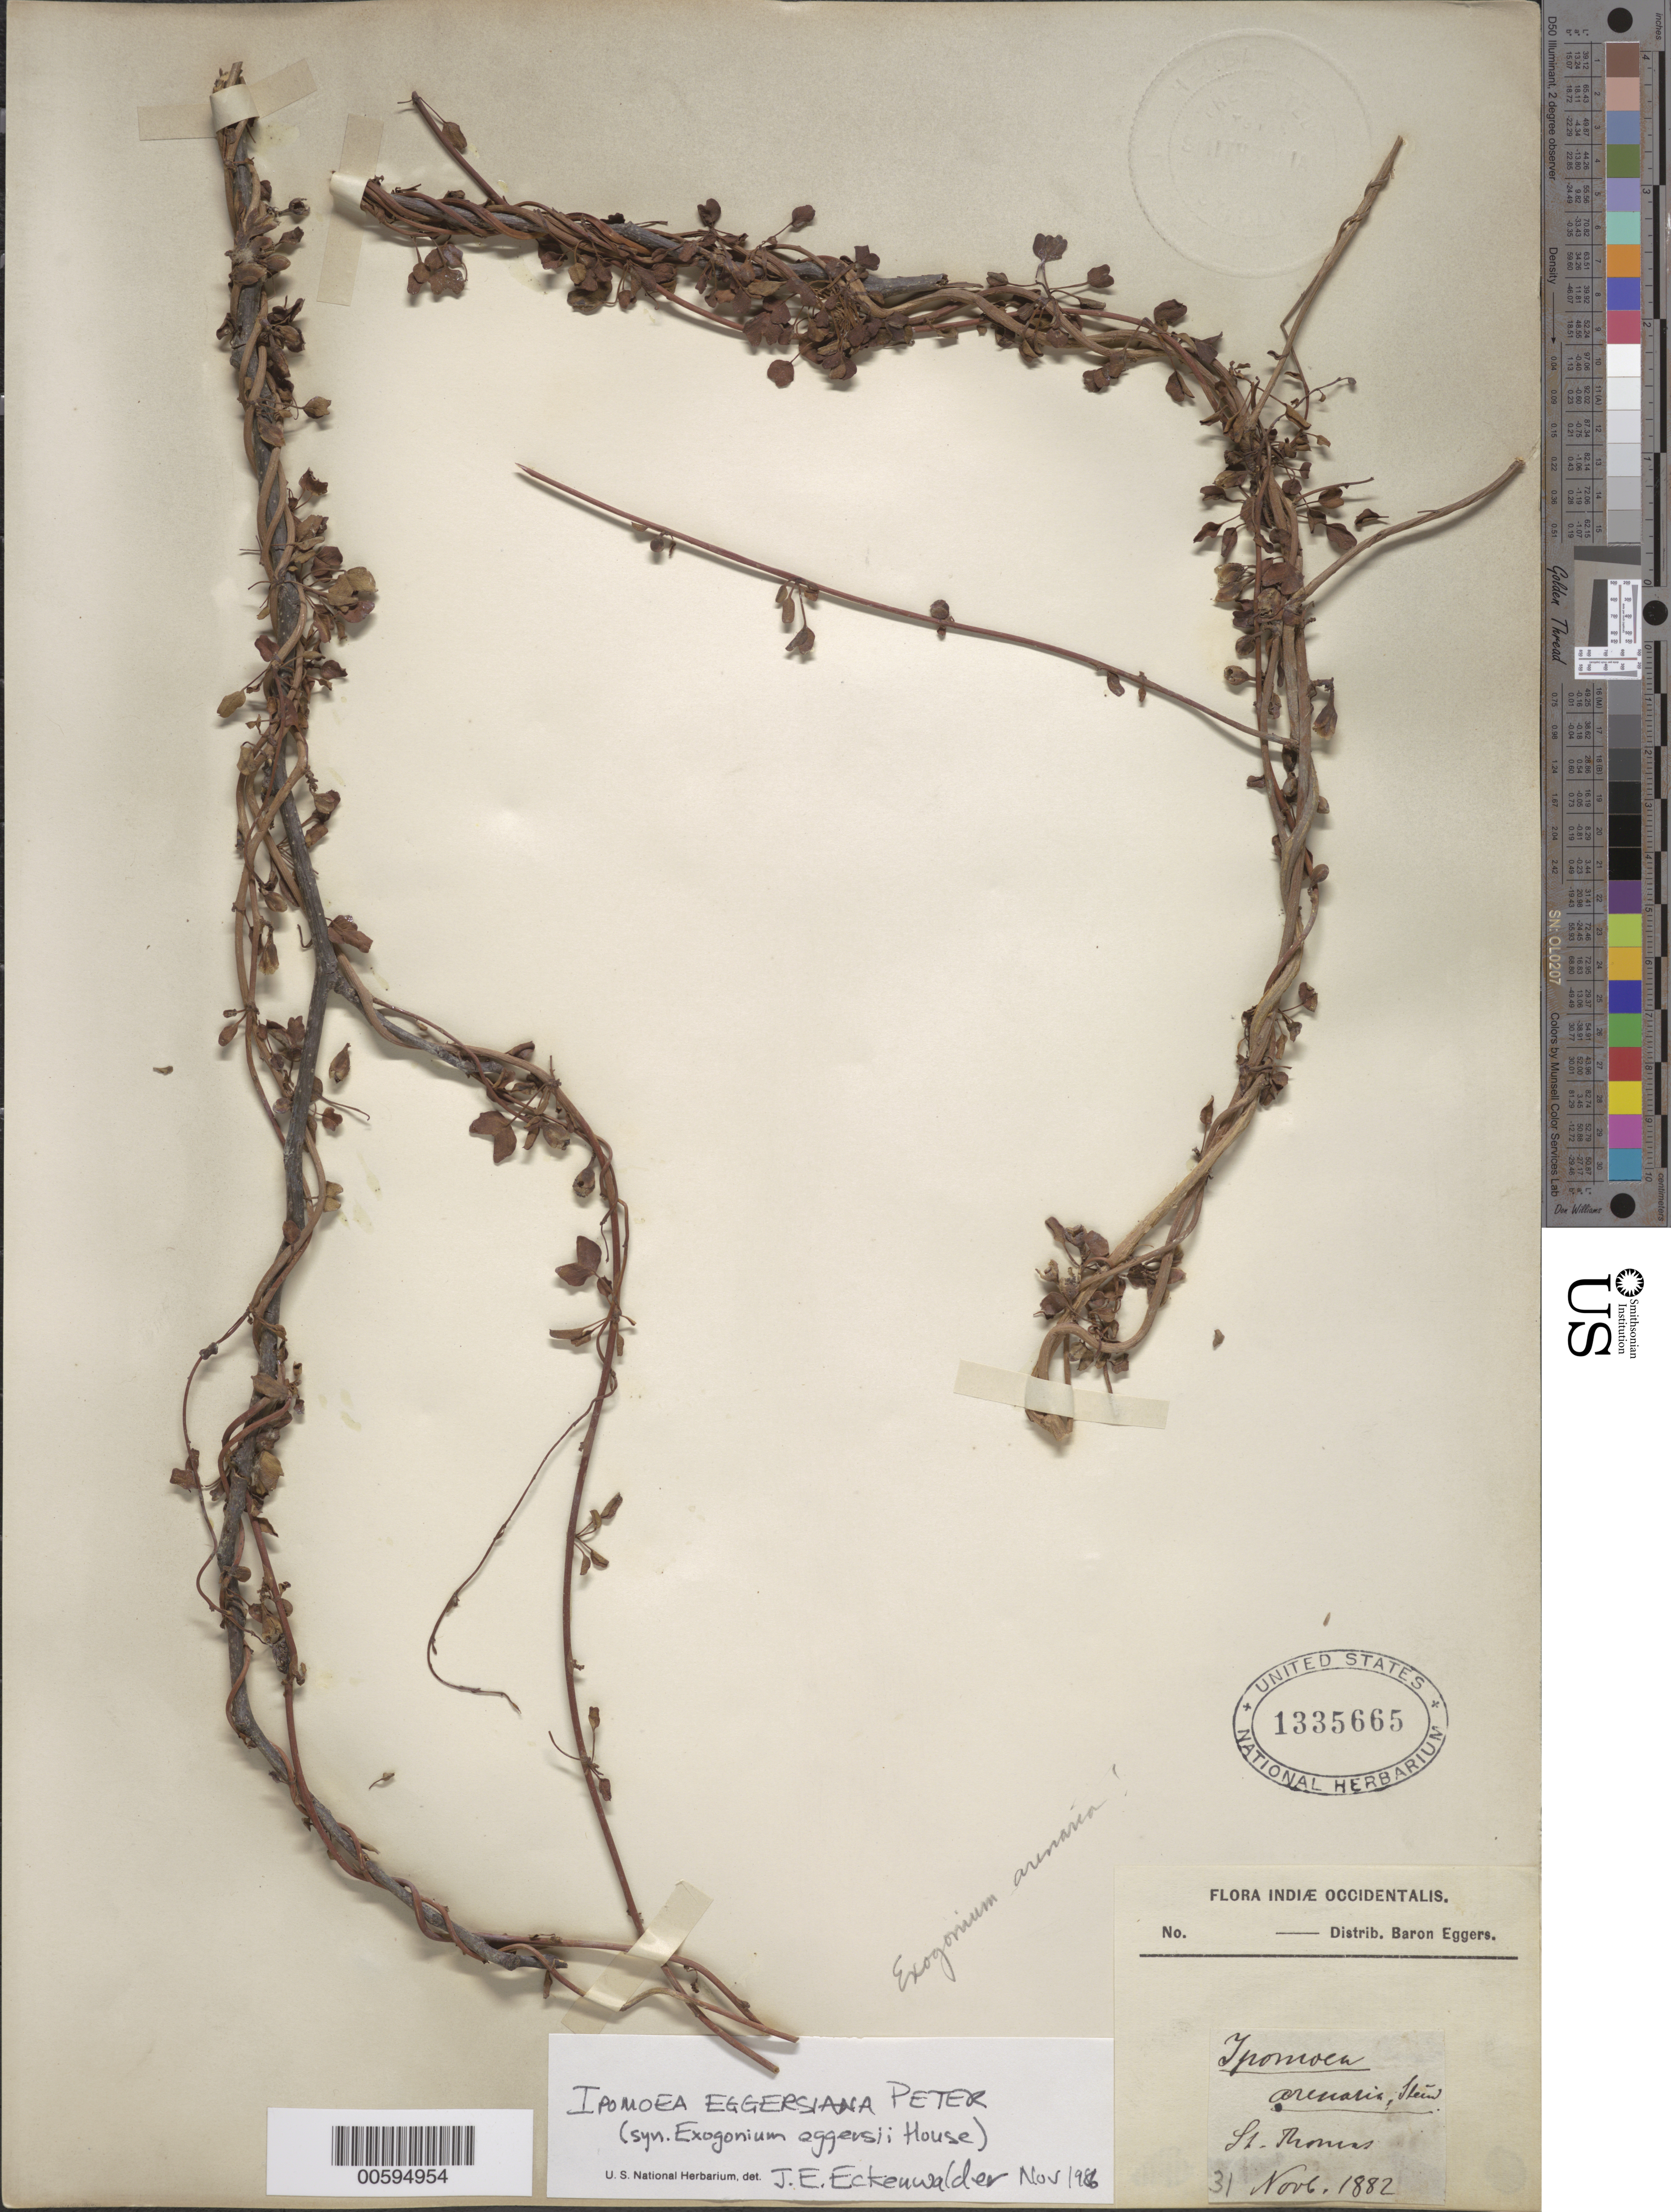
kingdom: Plantae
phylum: Tracheophyta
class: Magnoliopsida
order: Solanales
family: Convolvulaceae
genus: Ipomoea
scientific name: Ipomoea eggersii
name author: (House) D.F. Austin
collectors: H. F. A. von Eggers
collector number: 31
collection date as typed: Nov 1882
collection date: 1882-11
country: U.S. Virgin Islands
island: St. Thomas Island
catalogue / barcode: US 1335665